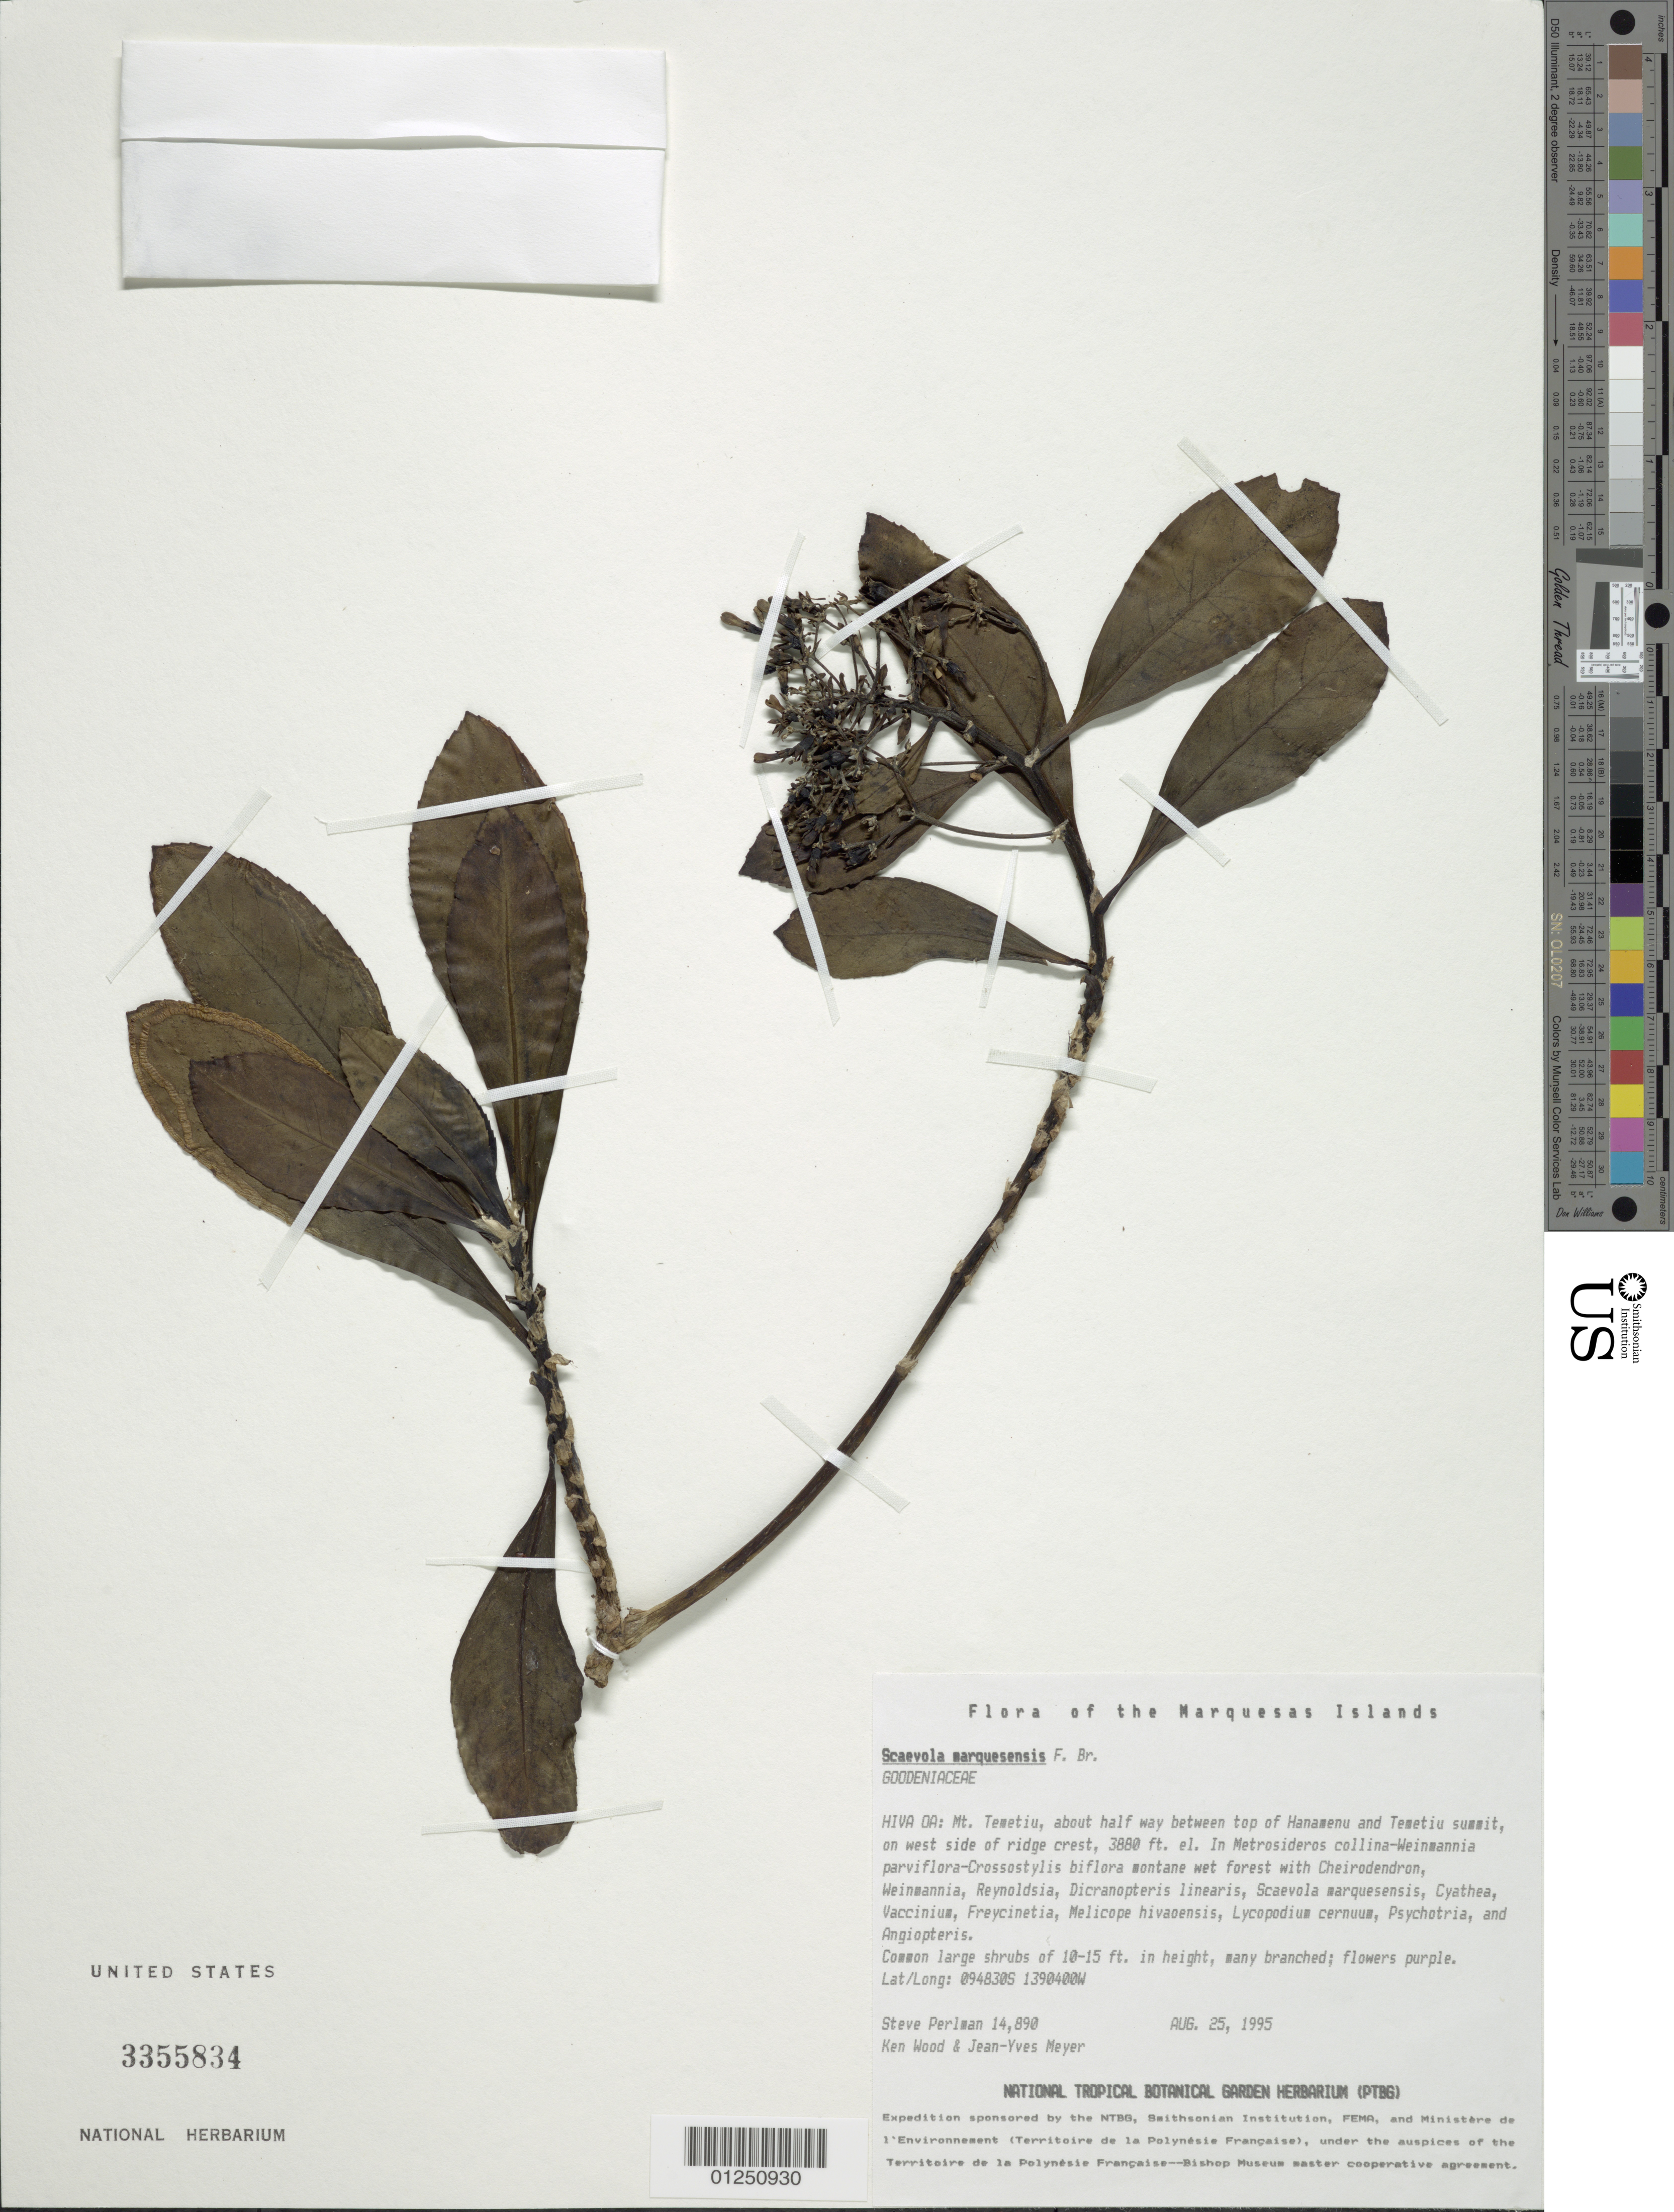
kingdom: Plantae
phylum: Tracheophyta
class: Magnoliopsida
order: Asterales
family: Goodeniaceae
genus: Scaevola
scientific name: Scaevola marquesensis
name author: F. Br.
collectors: S. P. Perlman, K. R. Wood & J.-Y. Meyer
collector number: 14890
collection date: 1995-08-25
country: French Polynesia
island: Hiva Oa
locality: Mt. Temetiu, about half way between top of Hanamenu and Temetiu summit, on W side of ridge crest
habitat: In Metrosideros collina - Weinmannia parviflora - Crossostylis biflora montane wet forest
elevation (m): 1183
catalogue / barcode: US 3355834